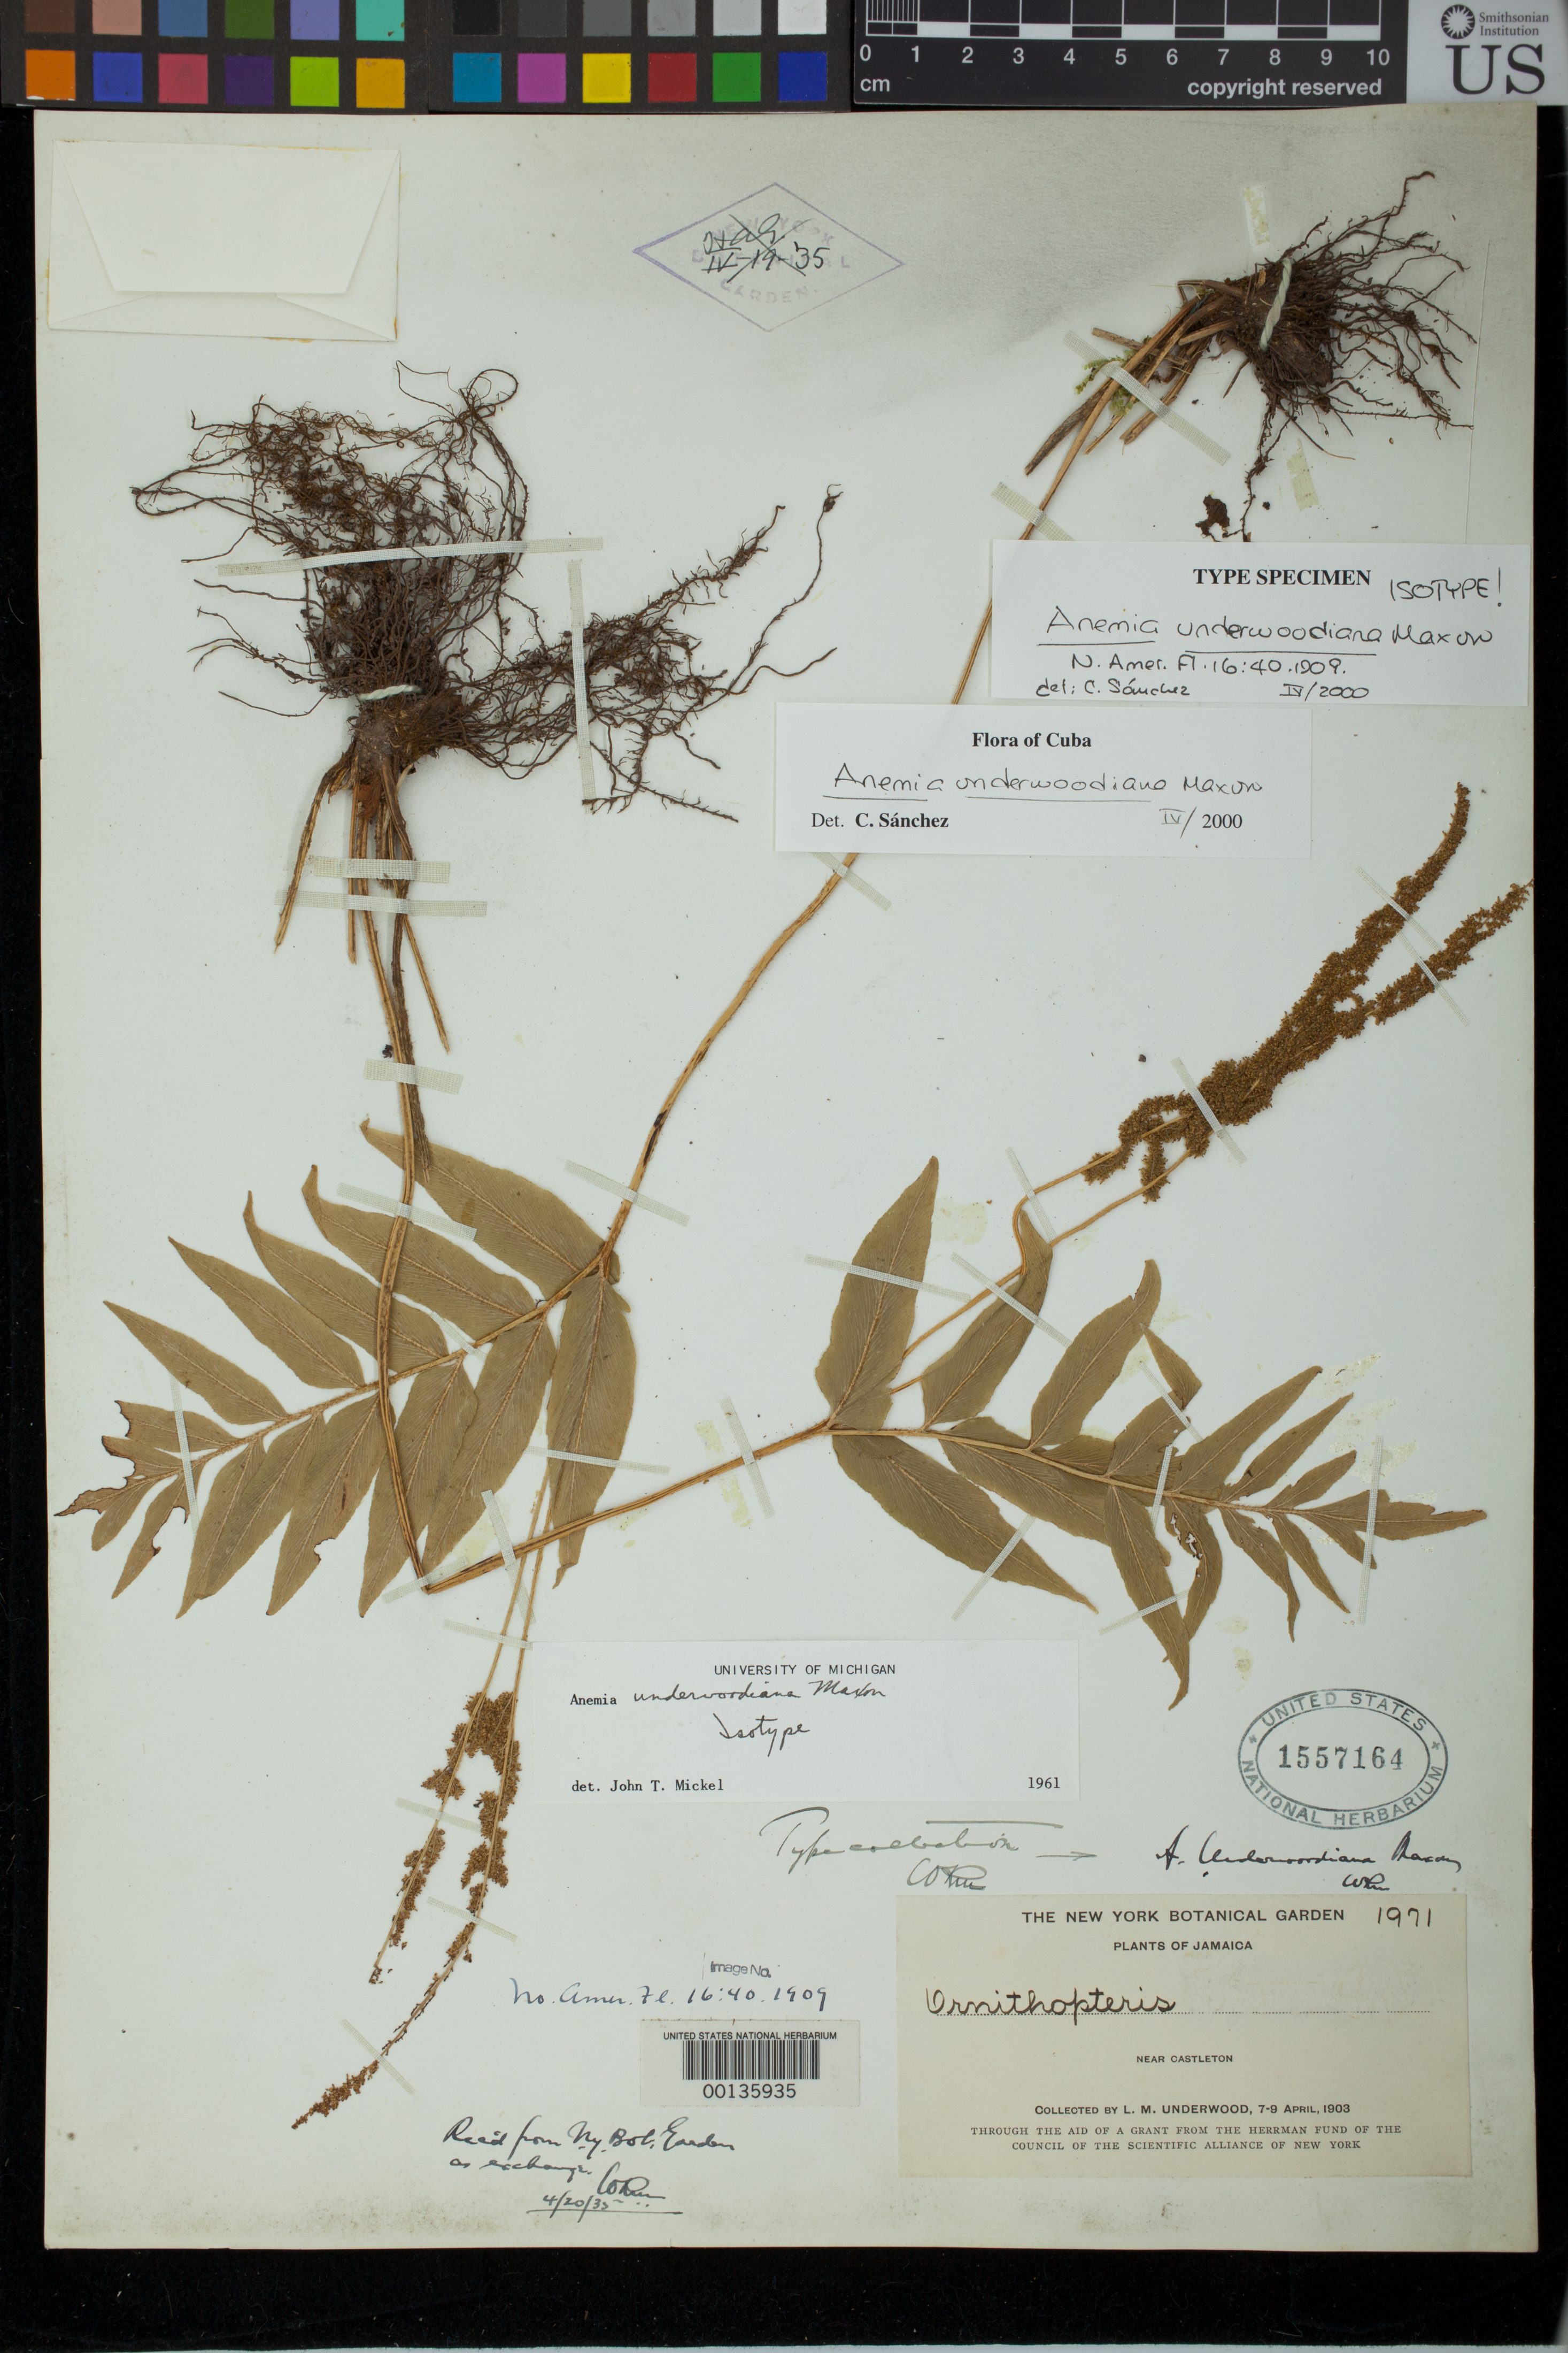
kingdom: Plantae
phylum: Tracheophyta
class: Polypodiopsida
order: Schizaeales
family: Anemiaceae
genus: Anemia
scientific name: Anemia underwoodiana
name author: Maxon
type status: Isotype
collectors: L. M. Underwood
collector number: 1971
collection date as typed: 07 Apr 1903 to 09 Apr 1903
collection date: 1903-04-07/1903-04-09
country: Jamaica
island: Greater Antilles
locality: Near Castleton.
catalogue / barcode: US 1557164